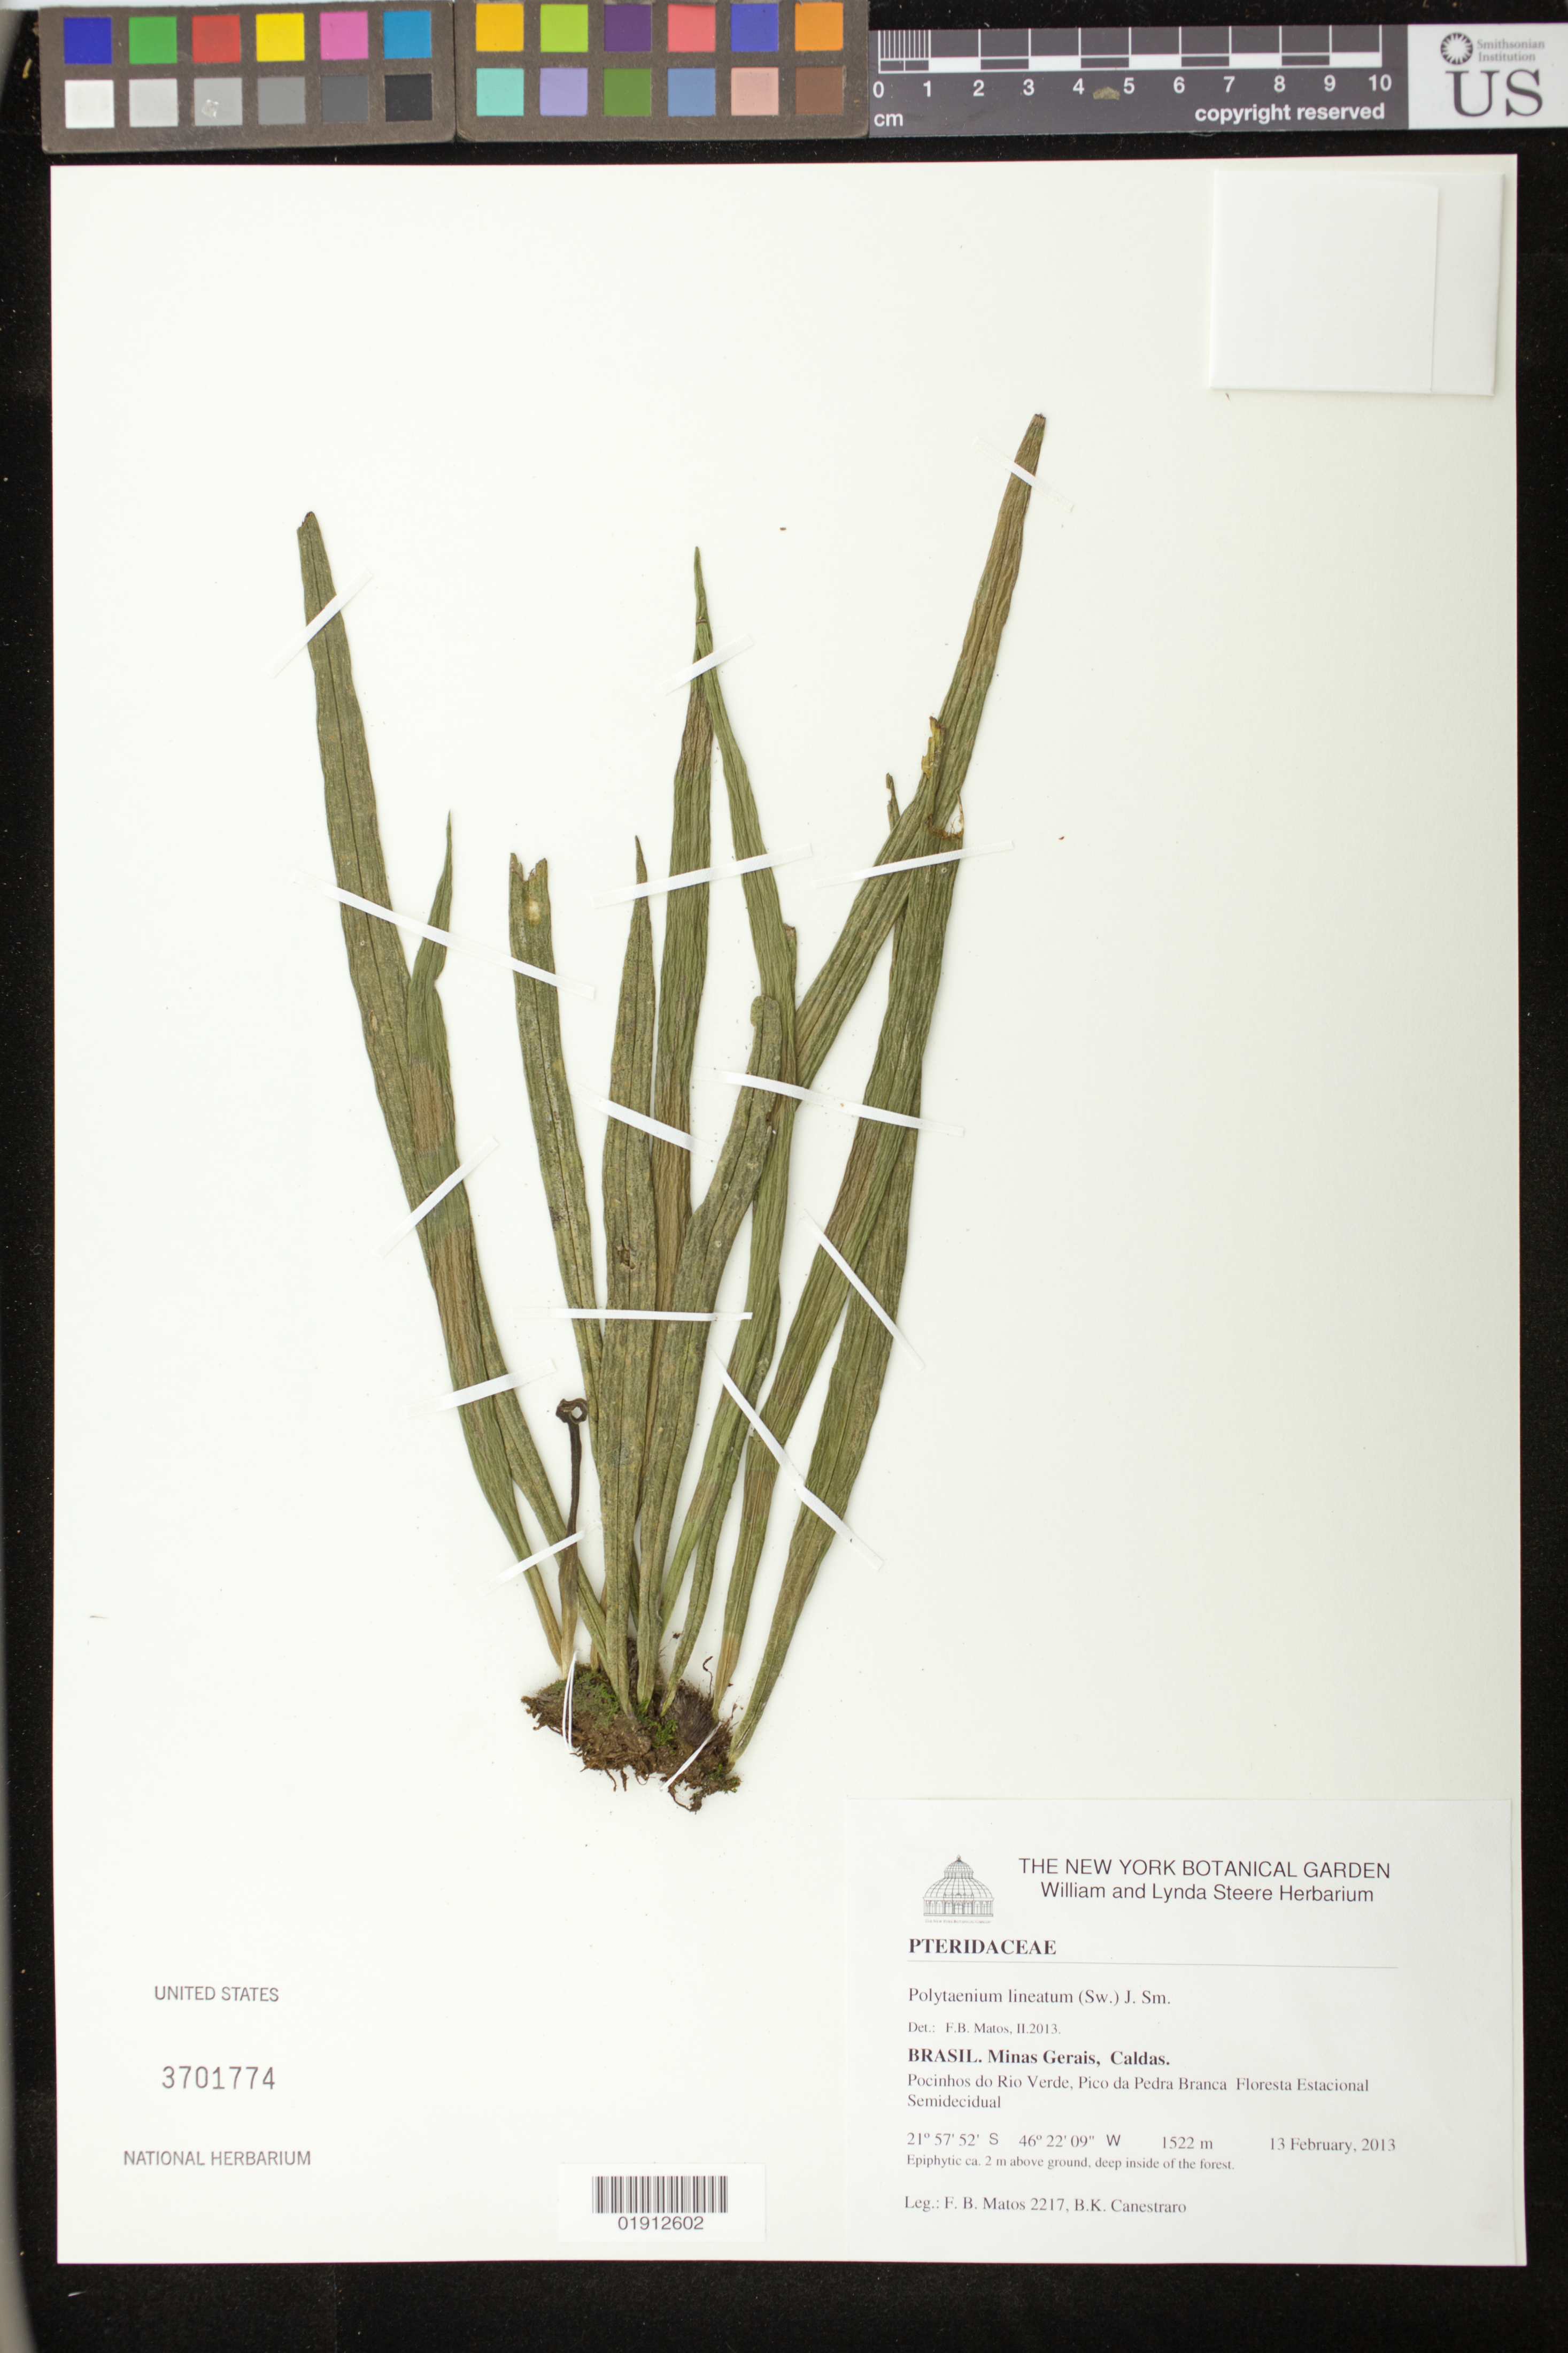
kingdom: Plantae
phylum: Tracheophyta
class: Polypodiopsida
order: Polypodiales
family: Pteridaceae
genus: Polytaenium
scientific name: Polytaenium lineatum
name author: (Sw.) Small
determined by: Matos, F. B.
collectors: F. Matos & B. Canestraro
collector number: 2217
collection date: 2013-02-13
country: Brazil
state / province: Minas Gerais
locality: Caldas, Pocinhos do Rio Verde, Pico da Pedra Branca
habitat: Floresta Estacional Semidecidual, deep inside of the forest.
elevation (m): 1522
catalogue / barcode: US 3701774